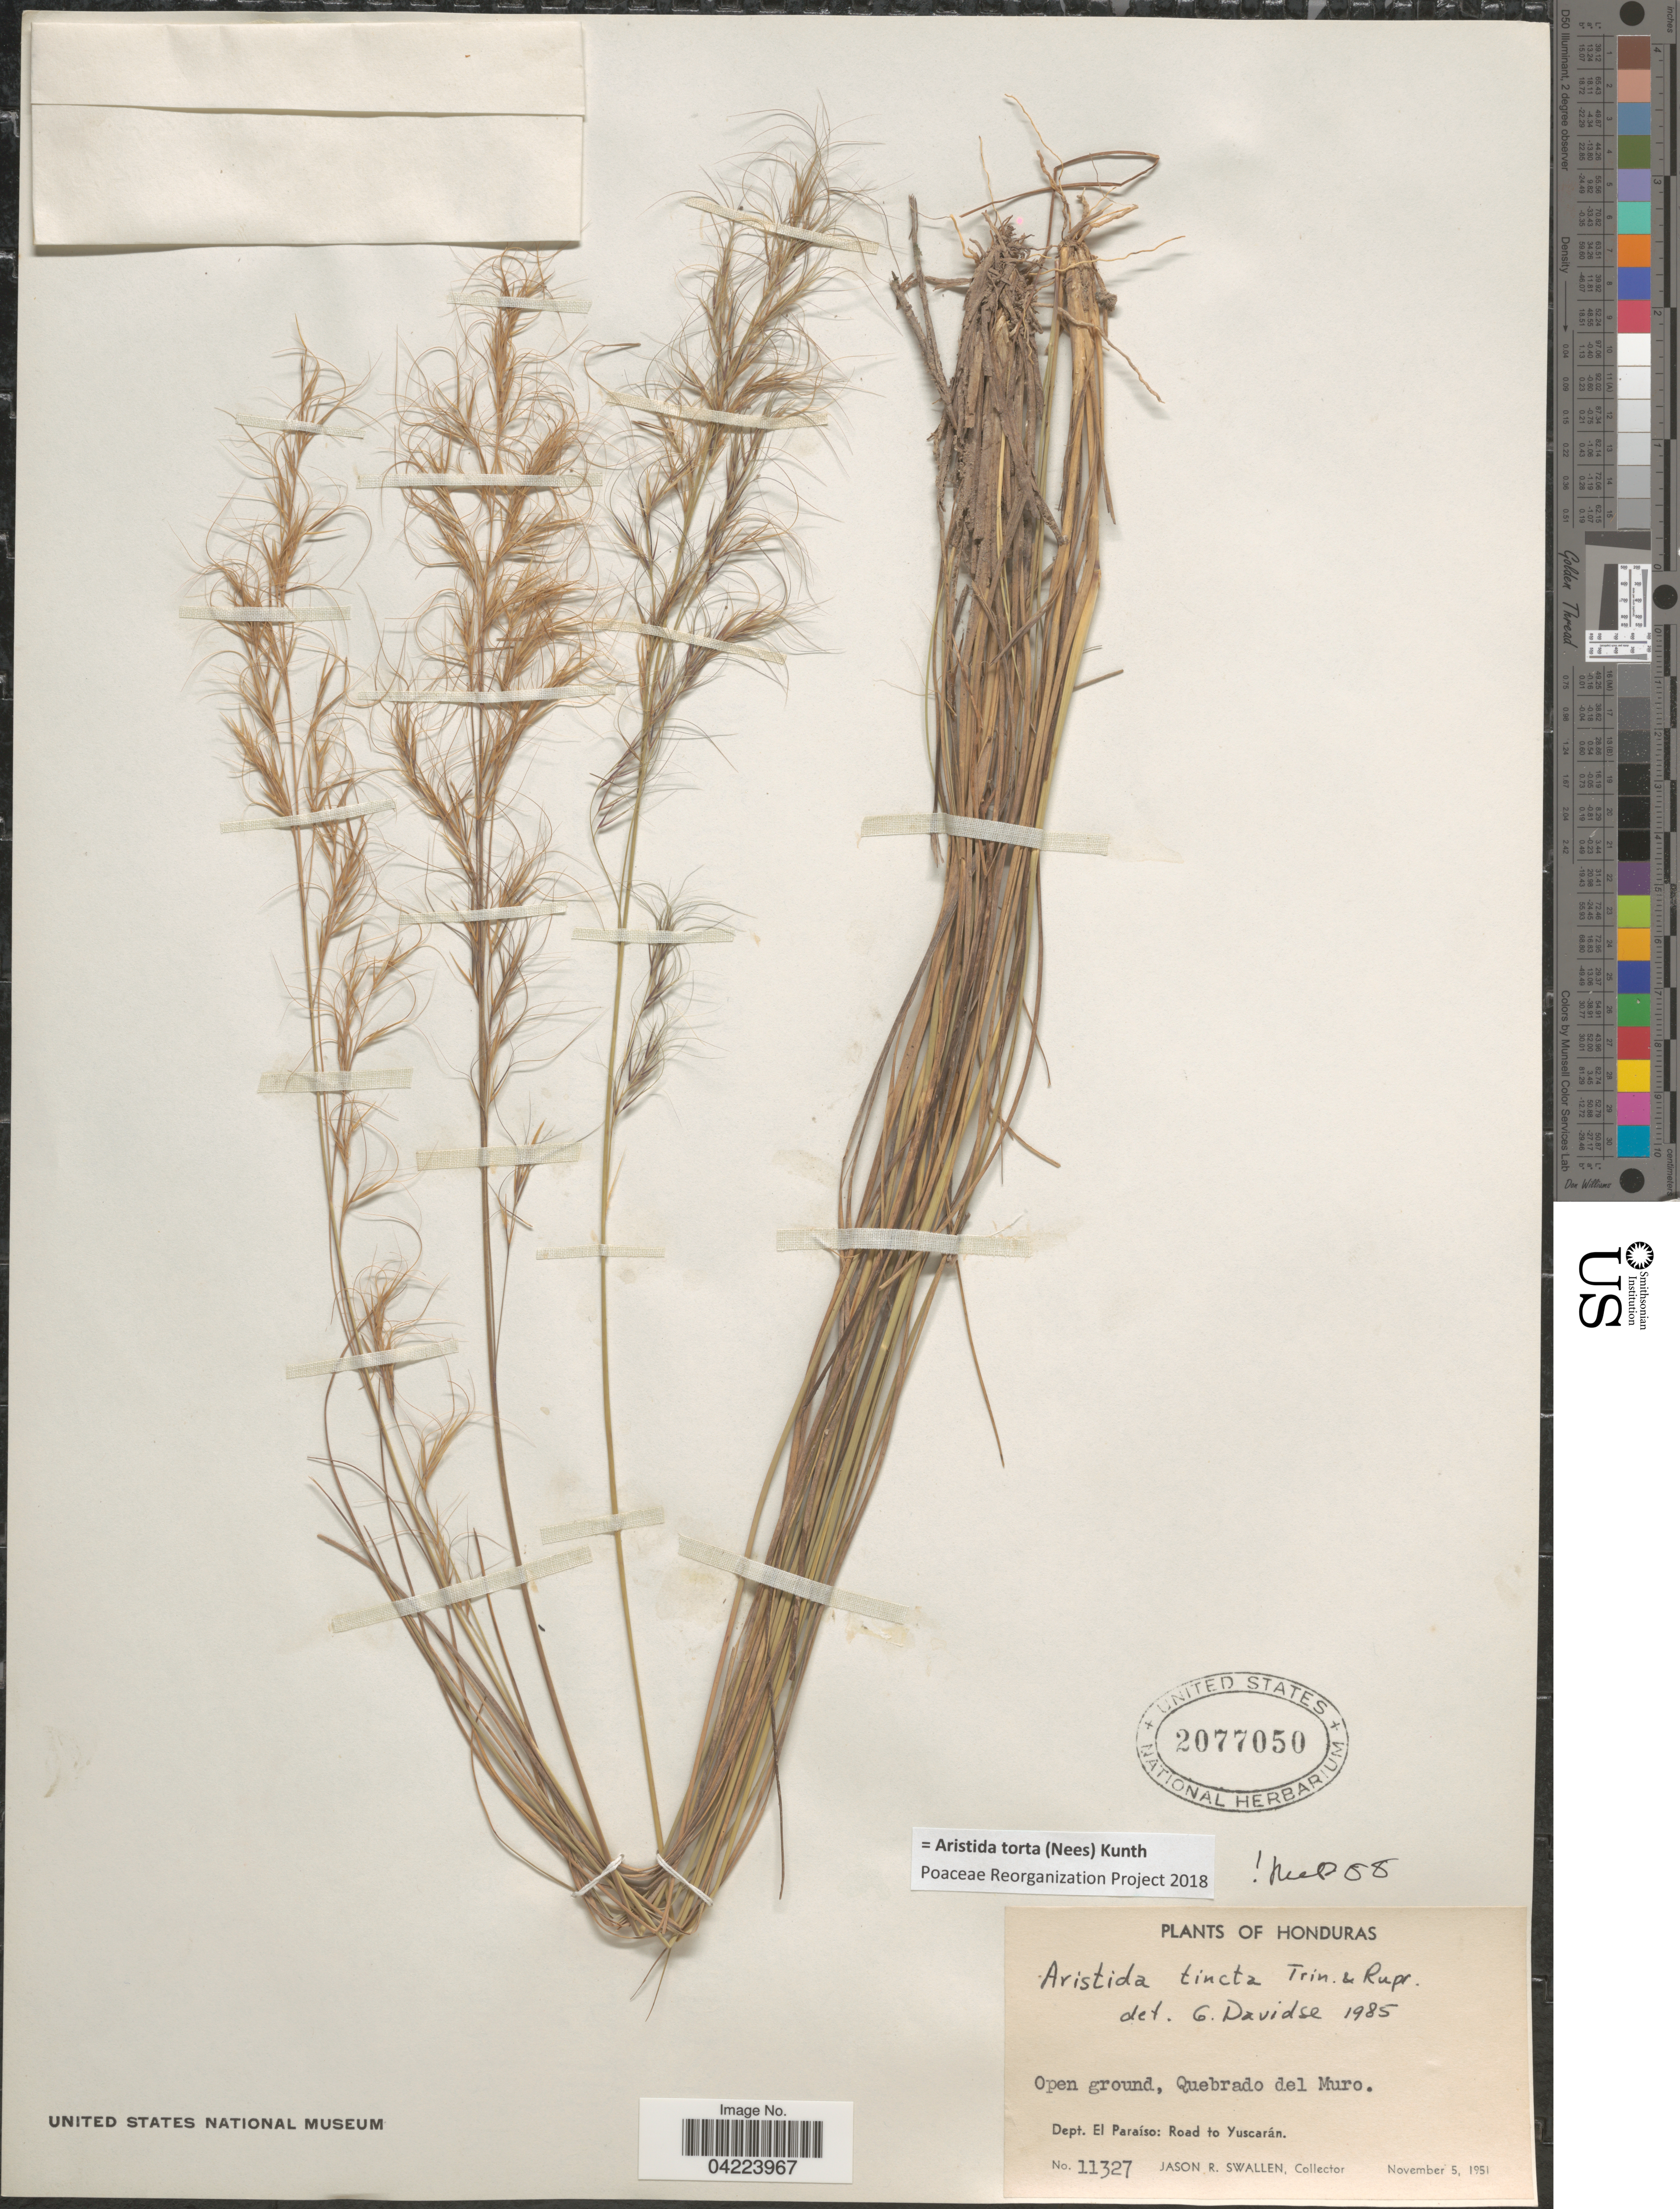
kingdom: Plantae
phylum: Tracheophyta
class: Liliopsida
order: Poales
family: Poaceae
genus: Aristida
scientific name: Aristida torta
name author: (Nees) Kunth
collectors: J. R. Swallen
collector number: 11327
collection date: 1951-11-05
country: Honduras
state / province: El Paraiso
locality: Open rocky ground, Quebrado del Muro. Dept. El Paraíso: Road to Yuscarán.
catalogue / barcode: US 2077050